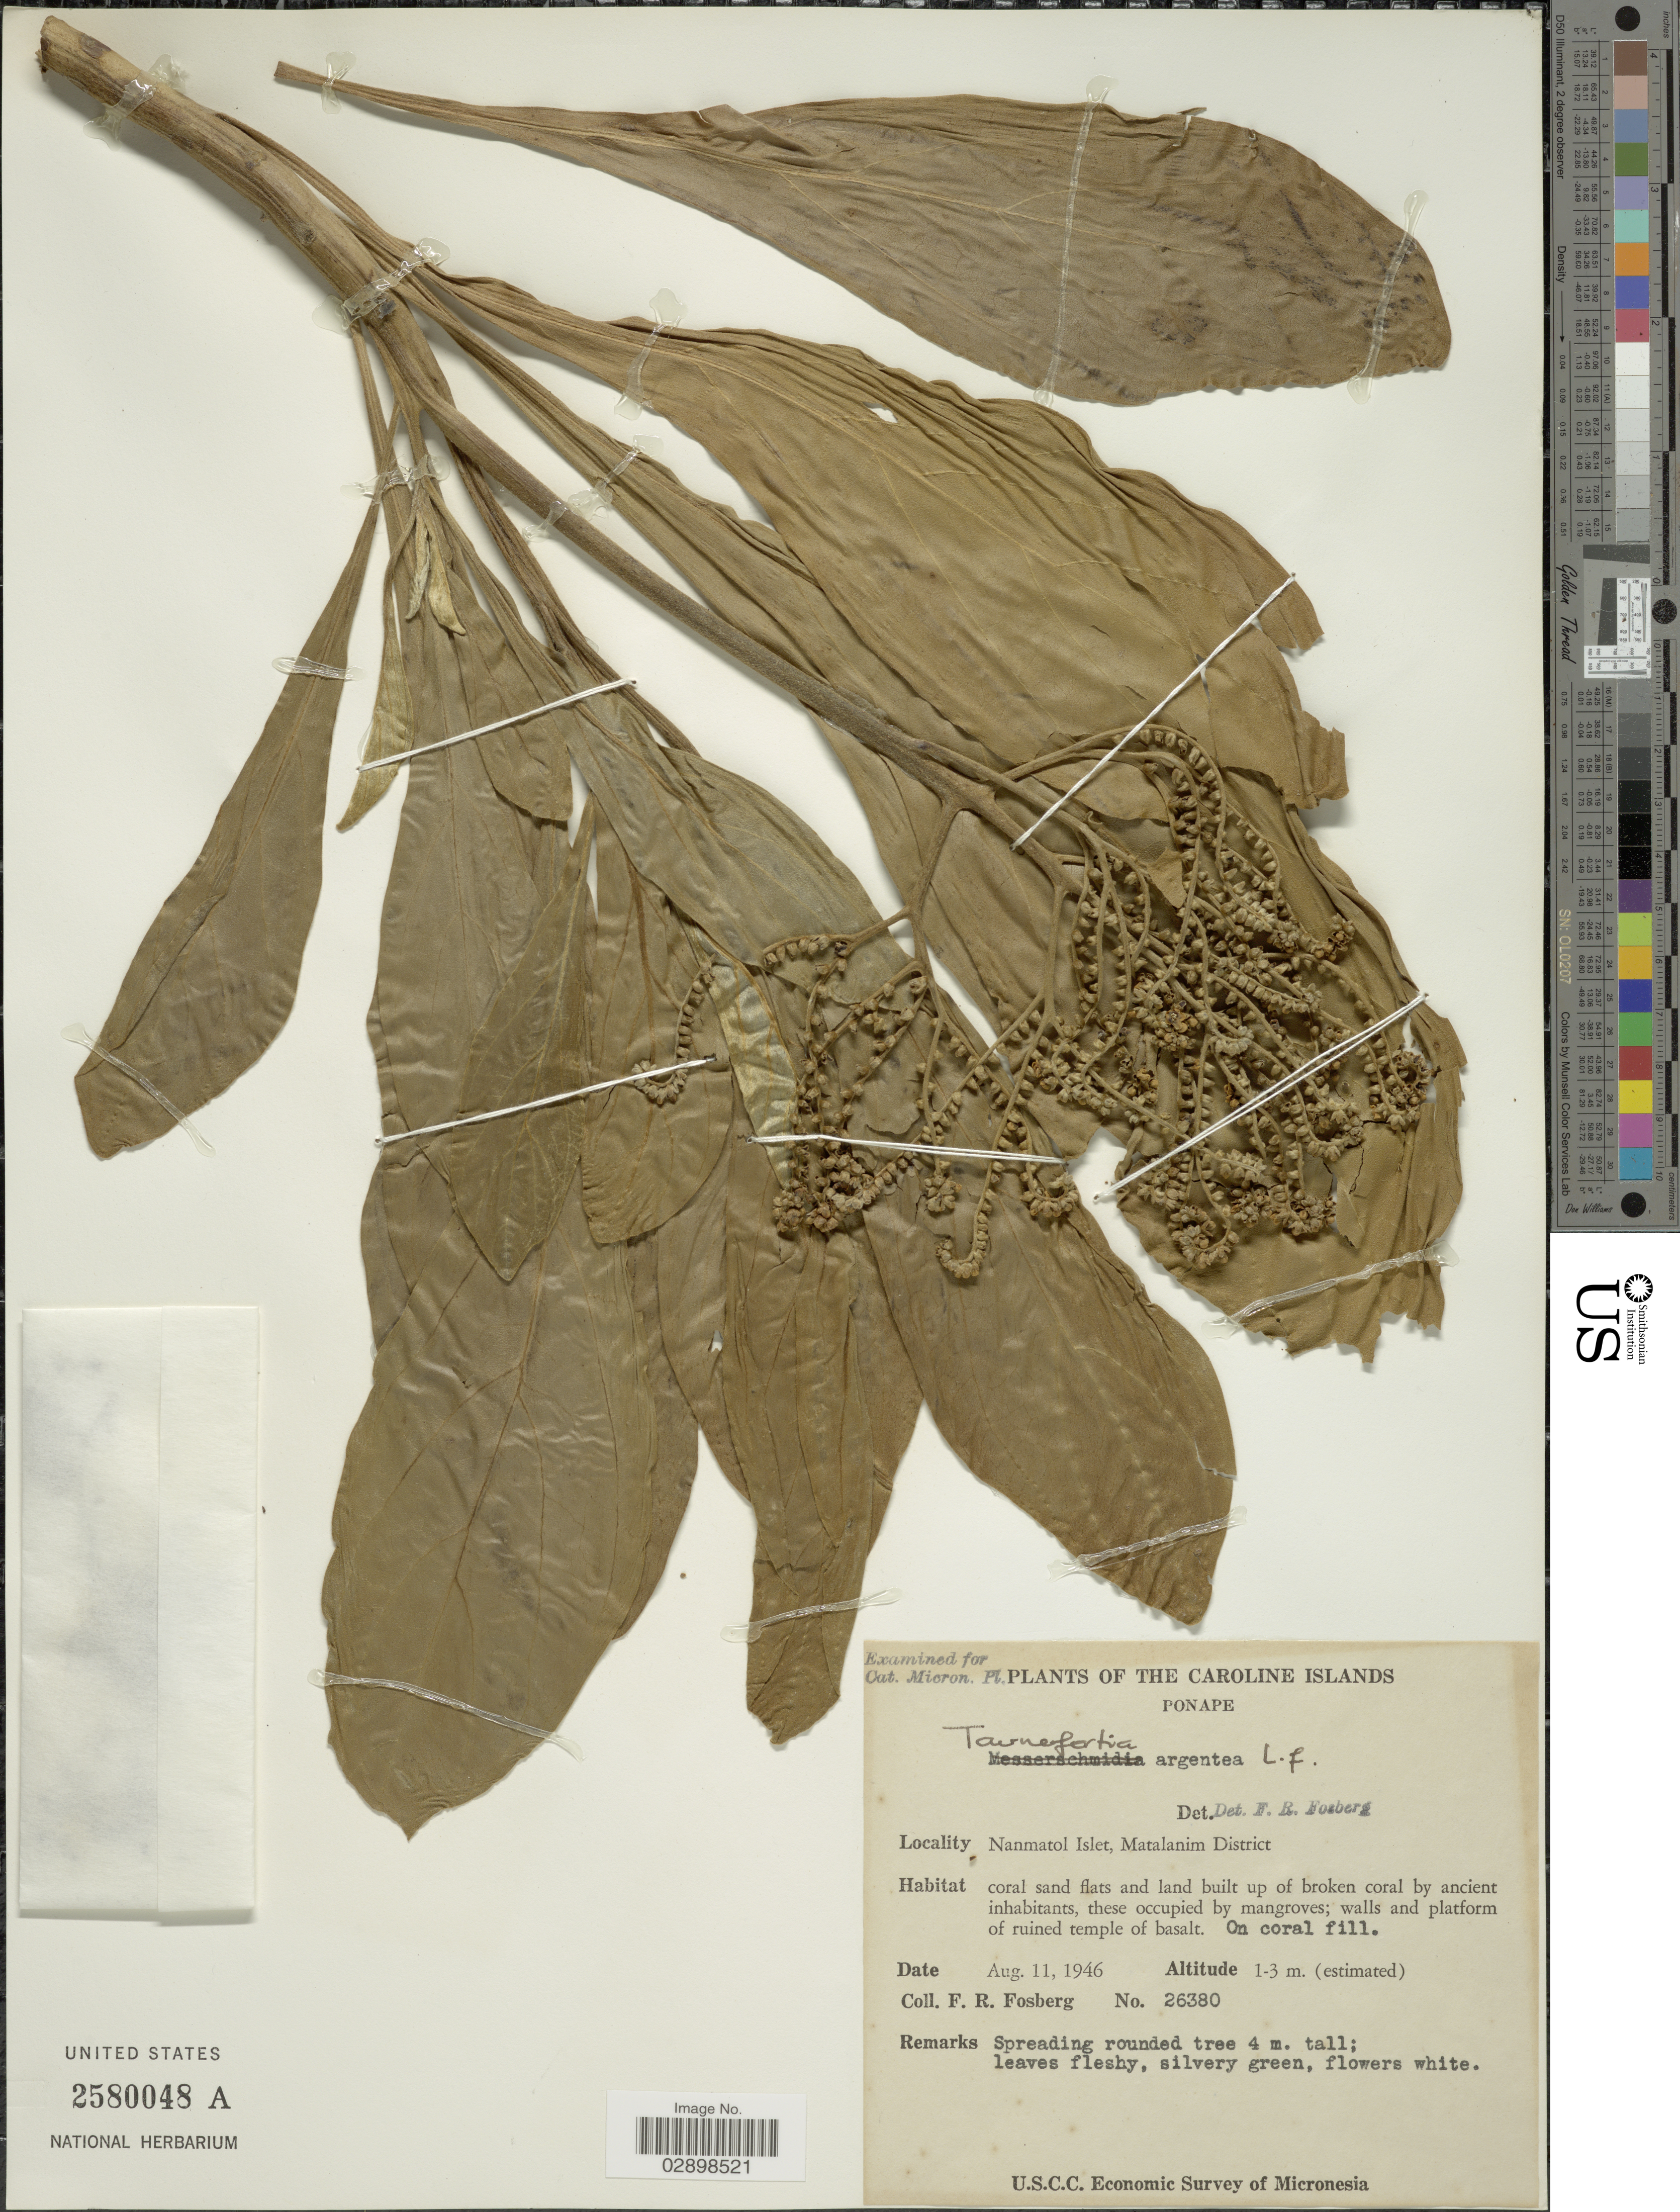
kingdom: Plantae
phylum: Tracheophyta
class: Magnoliopsida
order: Boraginales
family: Heliotropiaceae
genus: Heliotropium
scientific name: Heliotropium arboreum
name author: (Blanco) Mabberley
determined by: Wagner, W. L., (BOT), Smithsonian Institution - National Museum of Natural History (UNITED STATES)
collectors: F. R. Fosberg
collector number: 26380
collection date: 1946-08-11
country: Micronesia, Federated States of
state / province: Pohnpei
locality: Caroline Islands. Ponape. Nanmatol Islet, Matalanim District.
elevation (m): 1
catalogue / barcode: US 2580048A